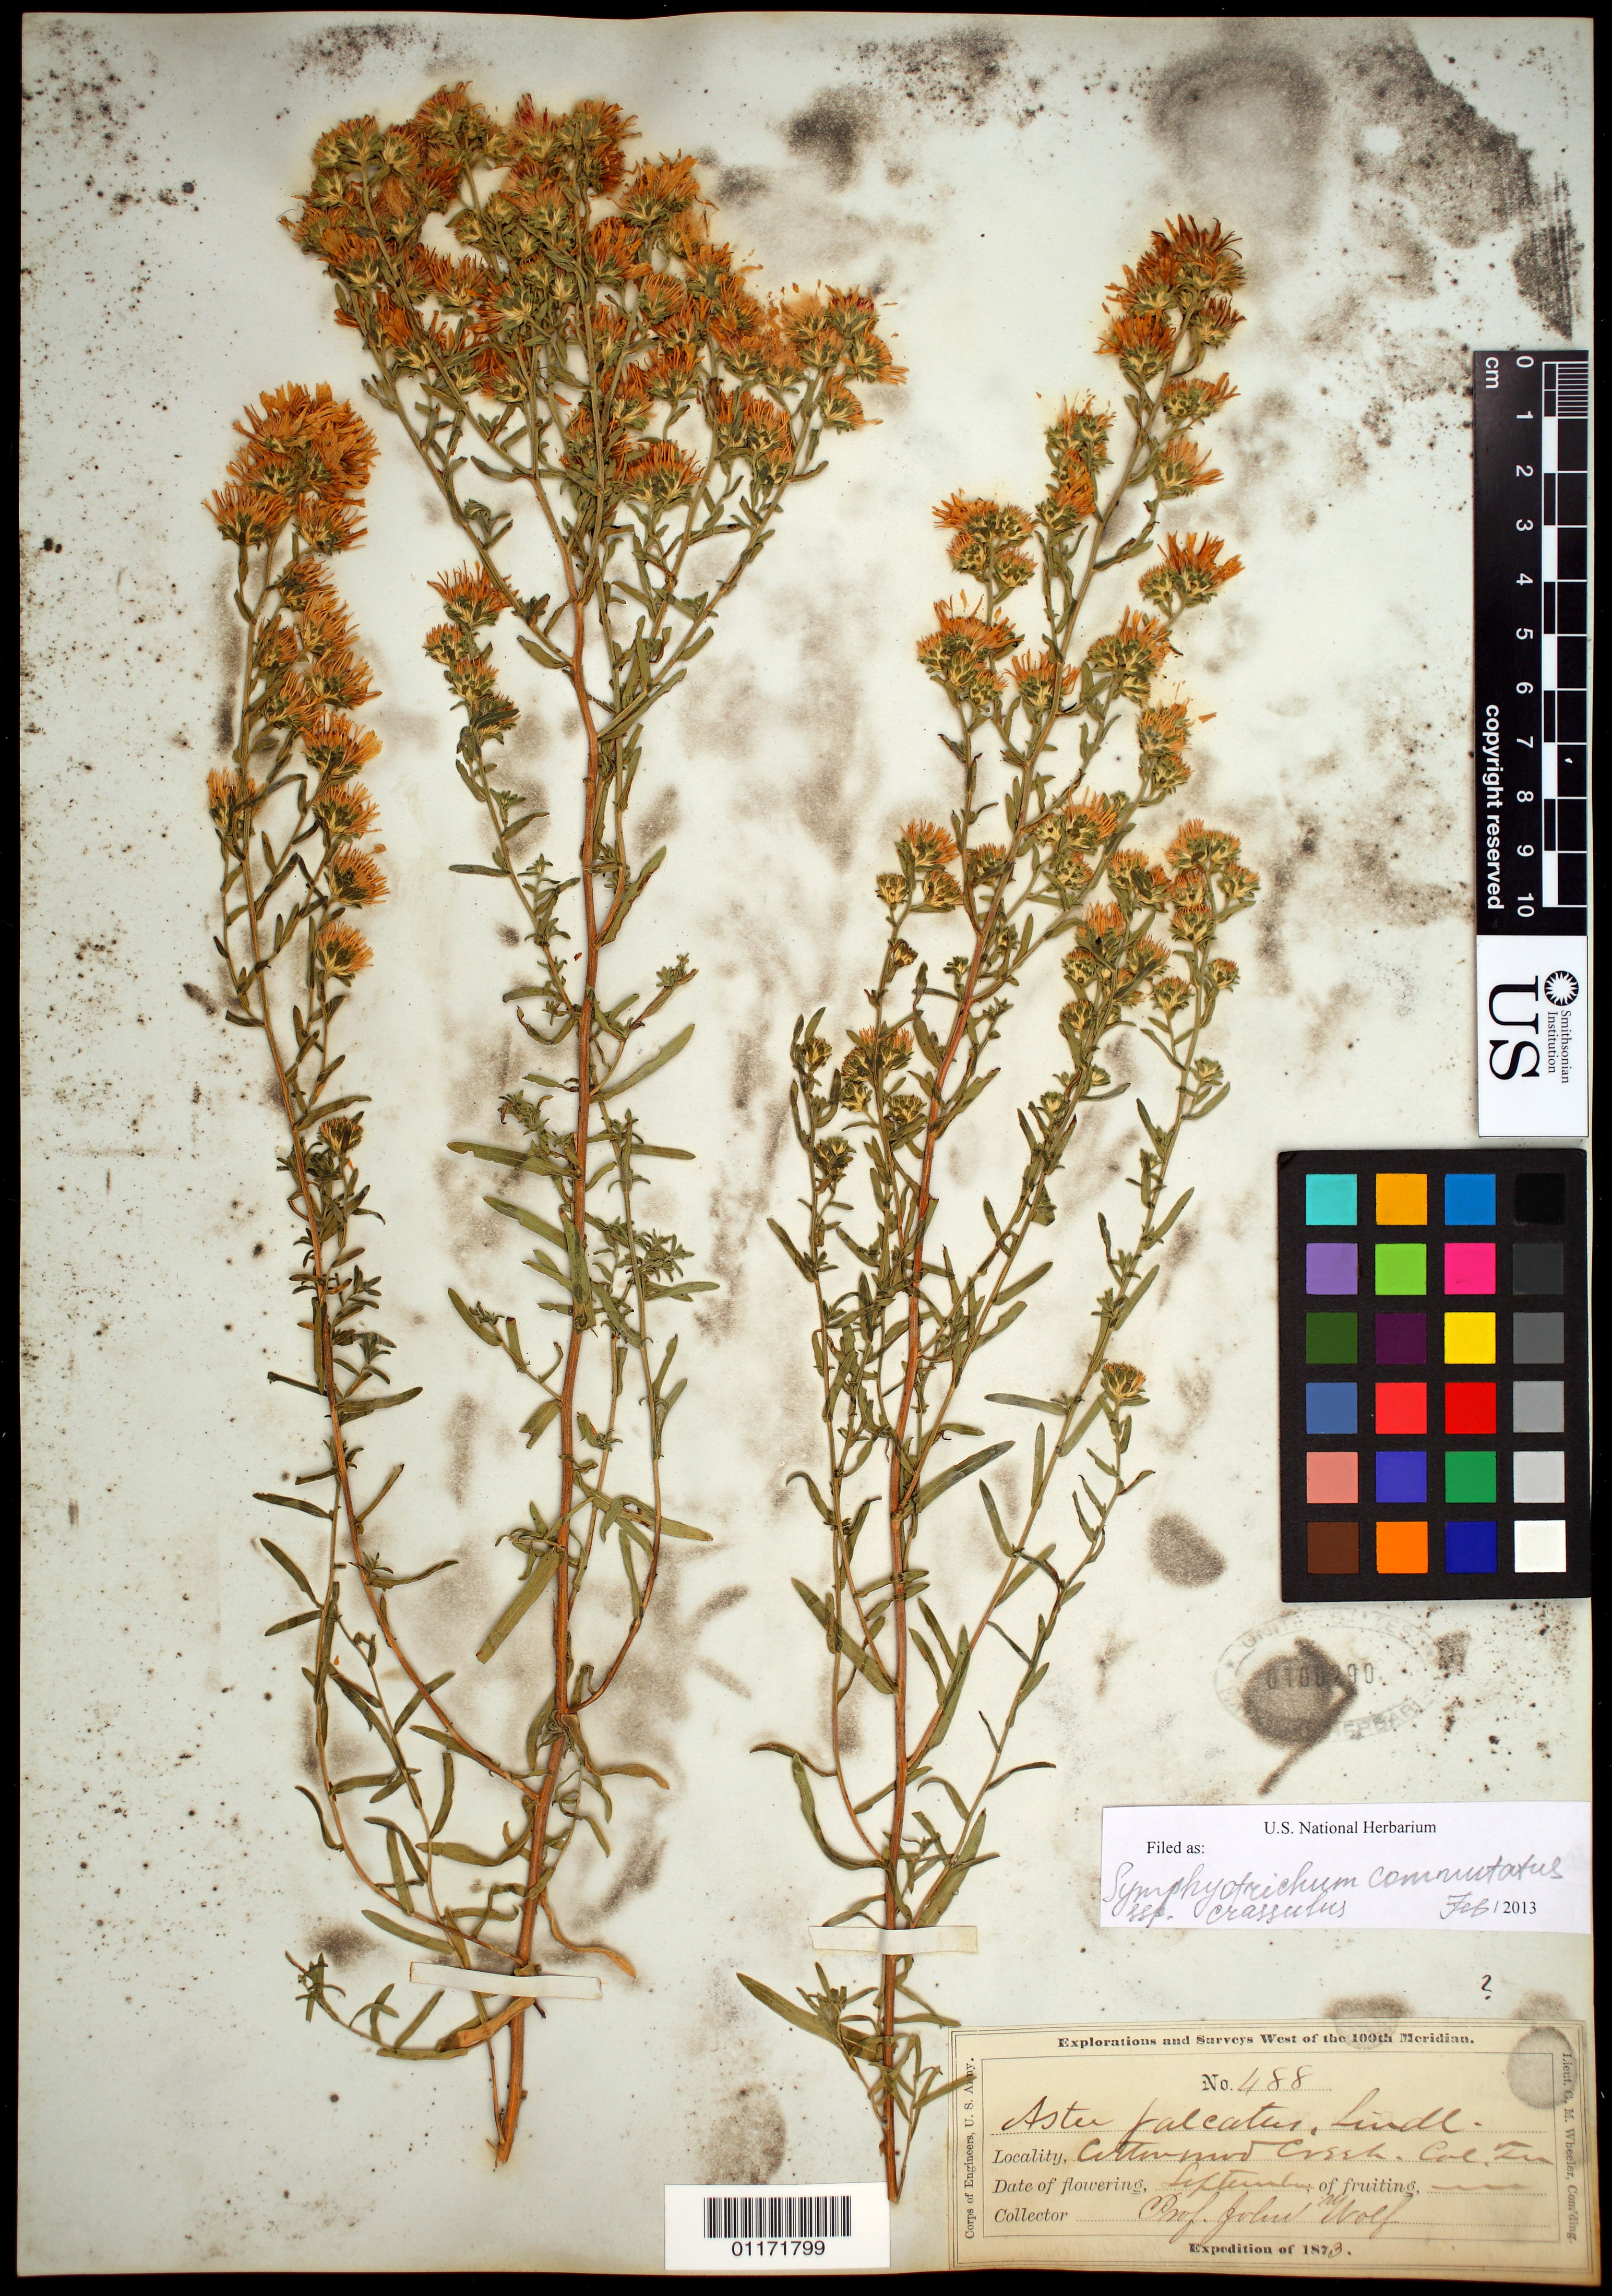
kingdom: Plantae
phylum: Tracheophyta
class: Magnoliopsida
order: Asterales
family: Asteraceae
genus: Symphyotrichum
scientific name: Symphyotrichum falcatum var. commutatum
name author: (Torr. & A. Gray) G.L. Nesom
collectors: J. Wolf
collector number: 488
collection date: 1873-09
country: United States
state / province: Colorado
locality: Cottonwood Creek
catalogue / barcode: US 100290